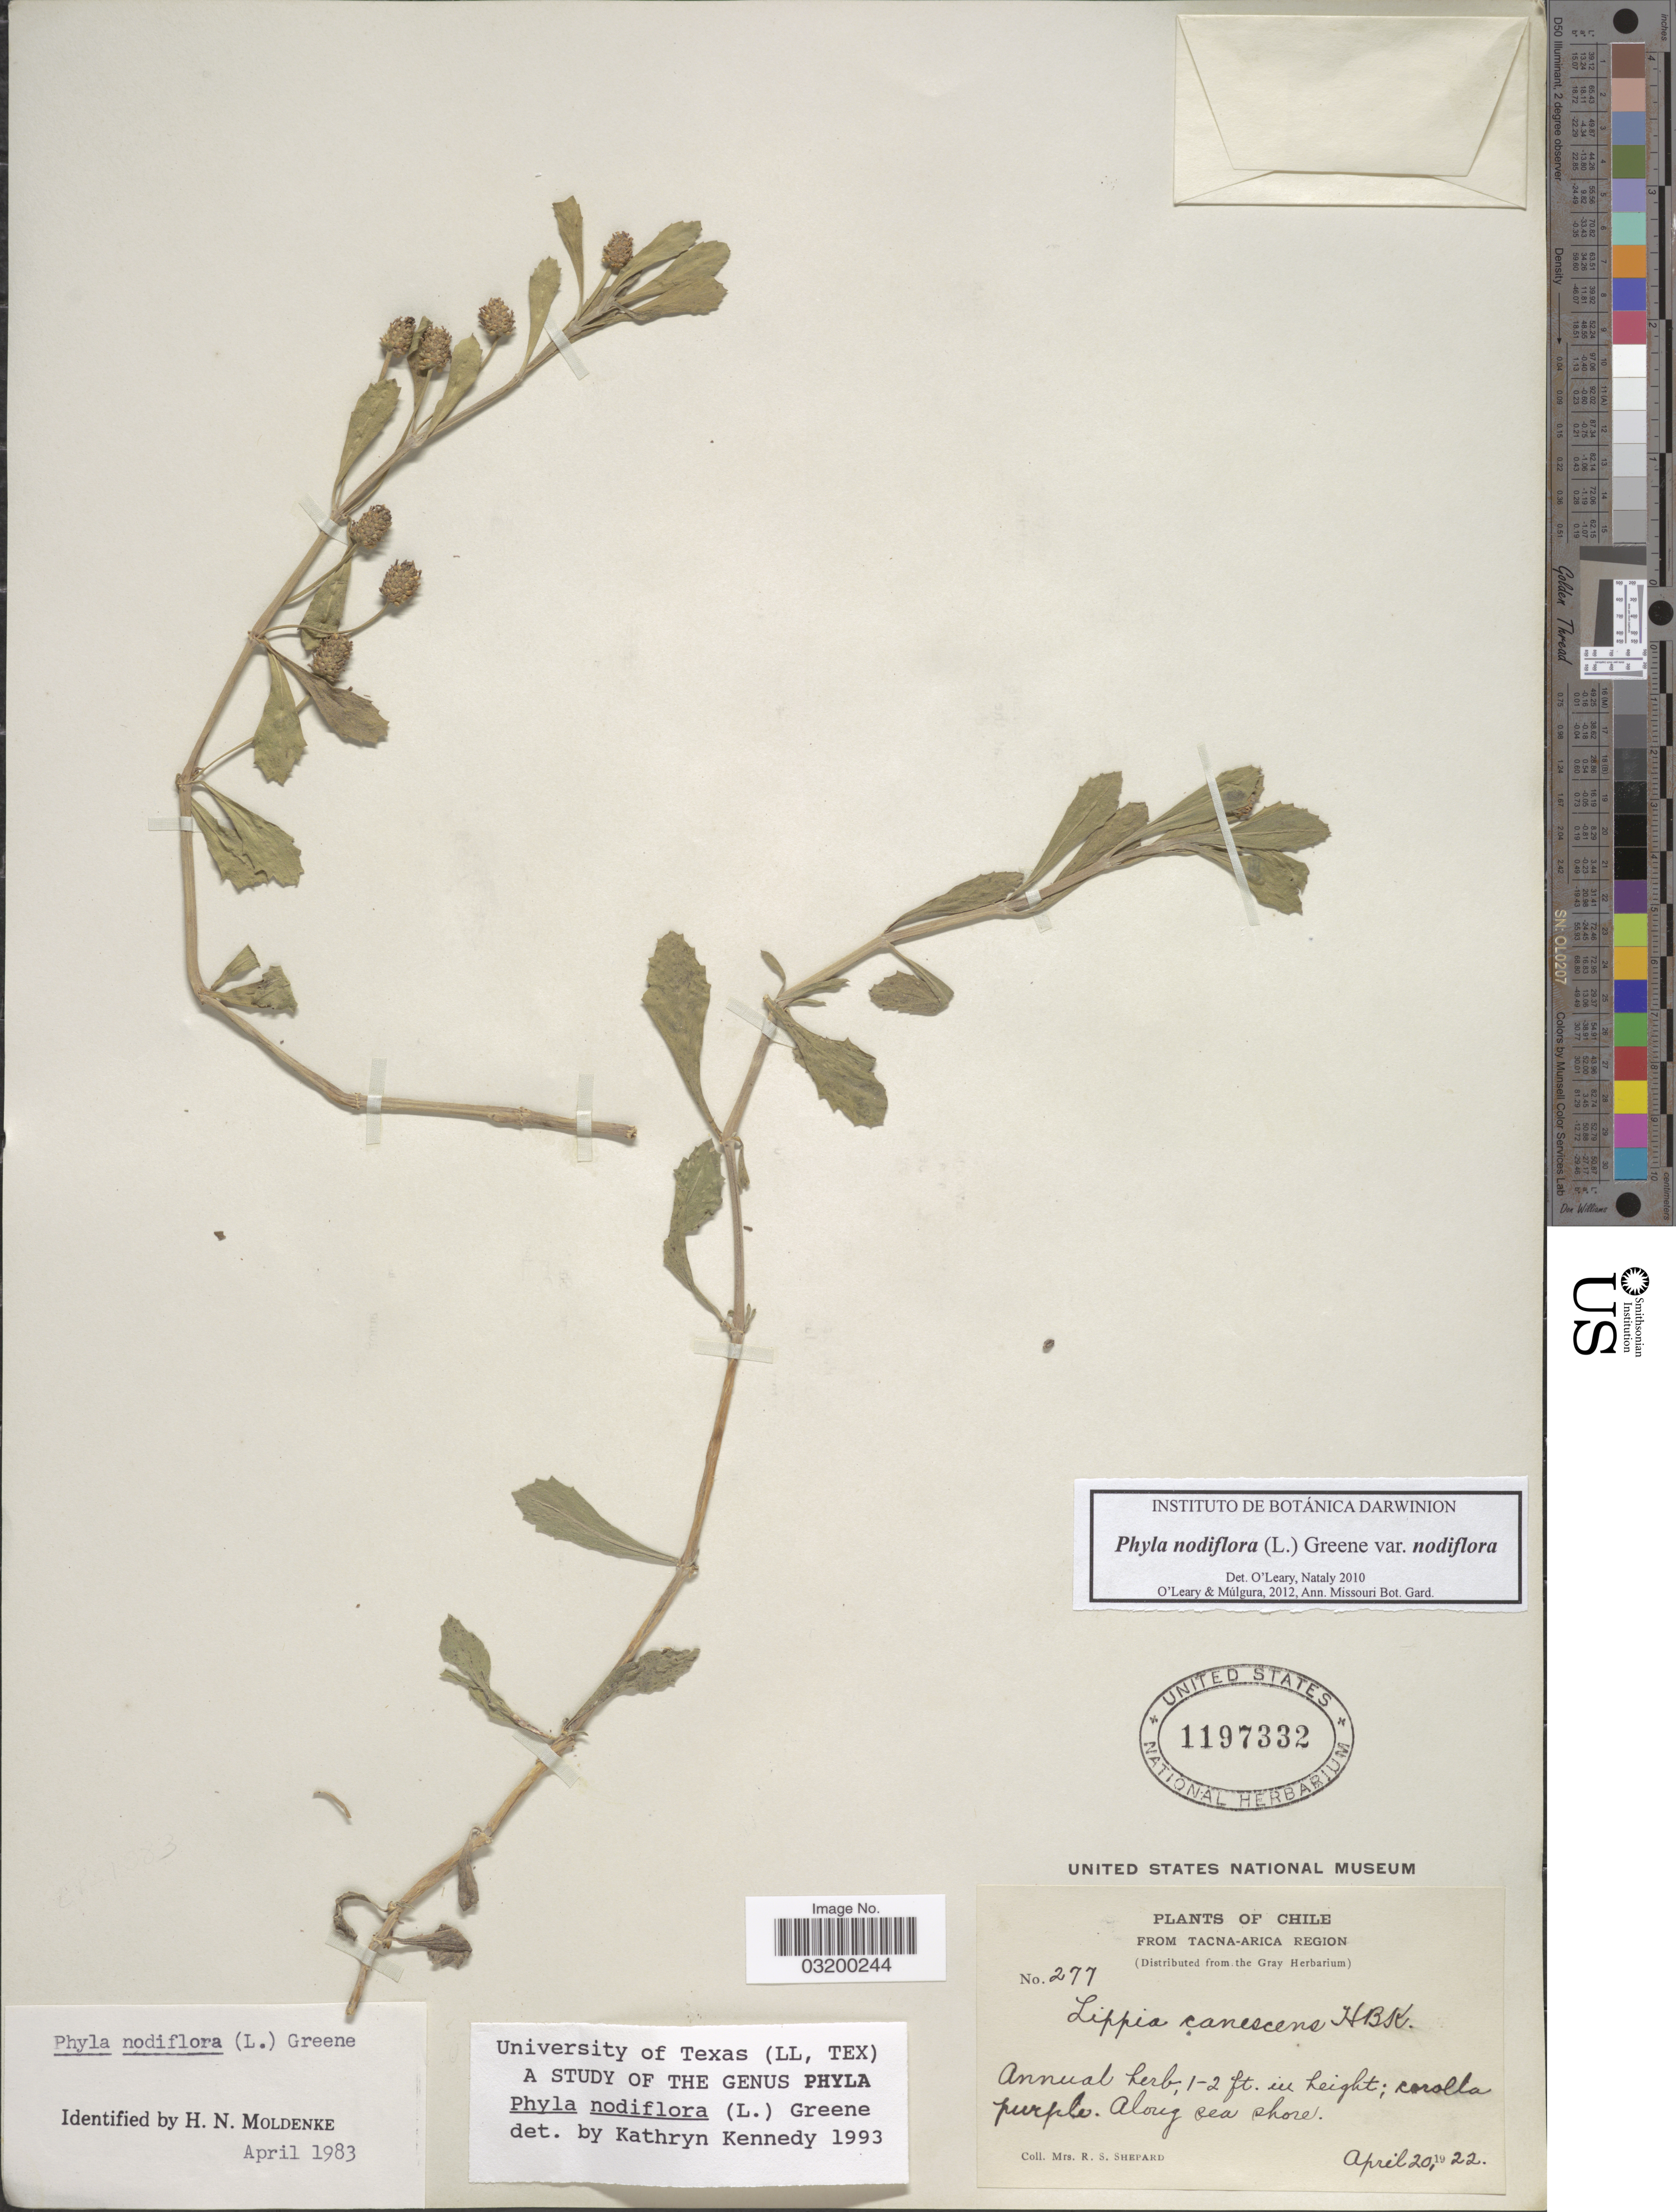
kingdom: Plantae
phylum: Tracheophyta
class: Magnoliopsida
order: Lamiales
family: Verbenaceae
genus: Phyla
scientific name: Phyla nodiflora var. nodiflora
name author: (L.) Greene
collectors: R. Shepard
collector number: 277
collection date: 1922-04-20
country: Chile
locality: Tacna-Arica Region.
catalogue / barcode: US 1197332